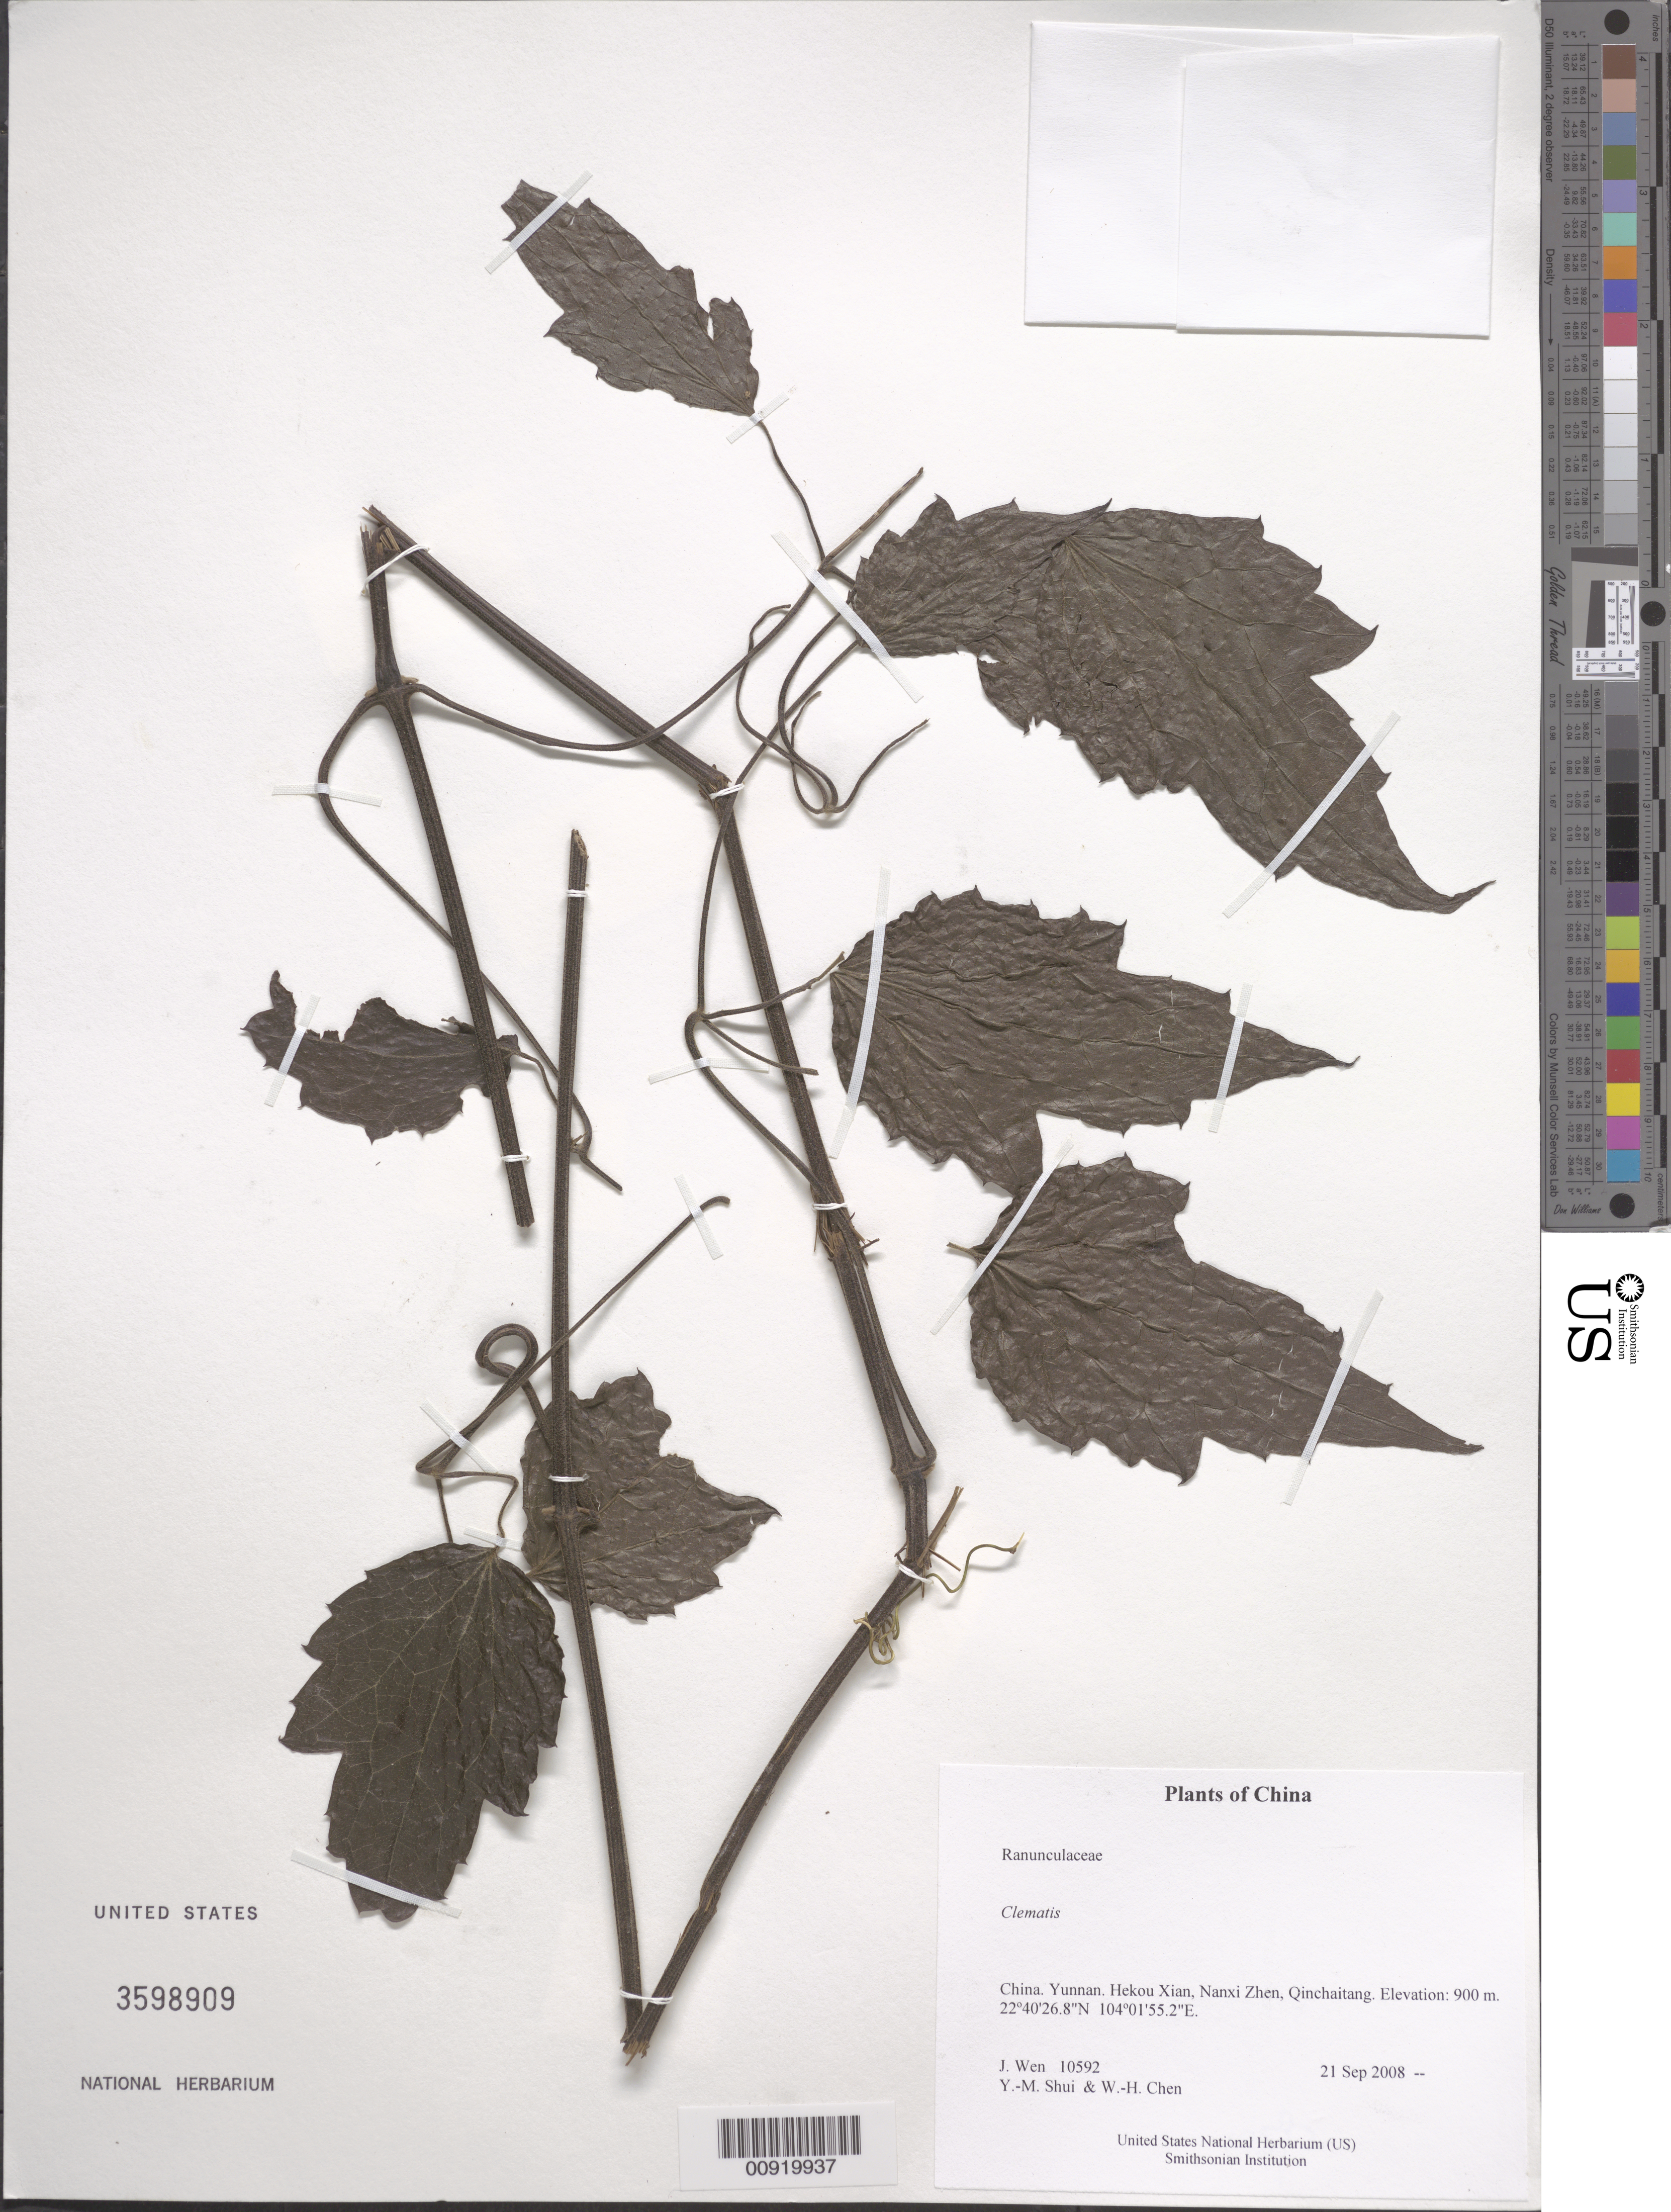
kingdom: Plantae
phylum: Tracheophyta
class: Magnoliopsida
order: Ranunculales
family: Ranunculaceae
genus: Clematis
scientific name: Clematis sp.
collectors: J. Wen, Y. Shui & W. Chen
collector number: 10592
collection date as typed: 21 Sep 2008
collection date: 2008-09-21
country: China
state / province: Yunnan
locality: Hekou Xian, Nanxi Zhen, Qinchaitang.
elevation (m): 900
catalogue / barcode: US 3598909